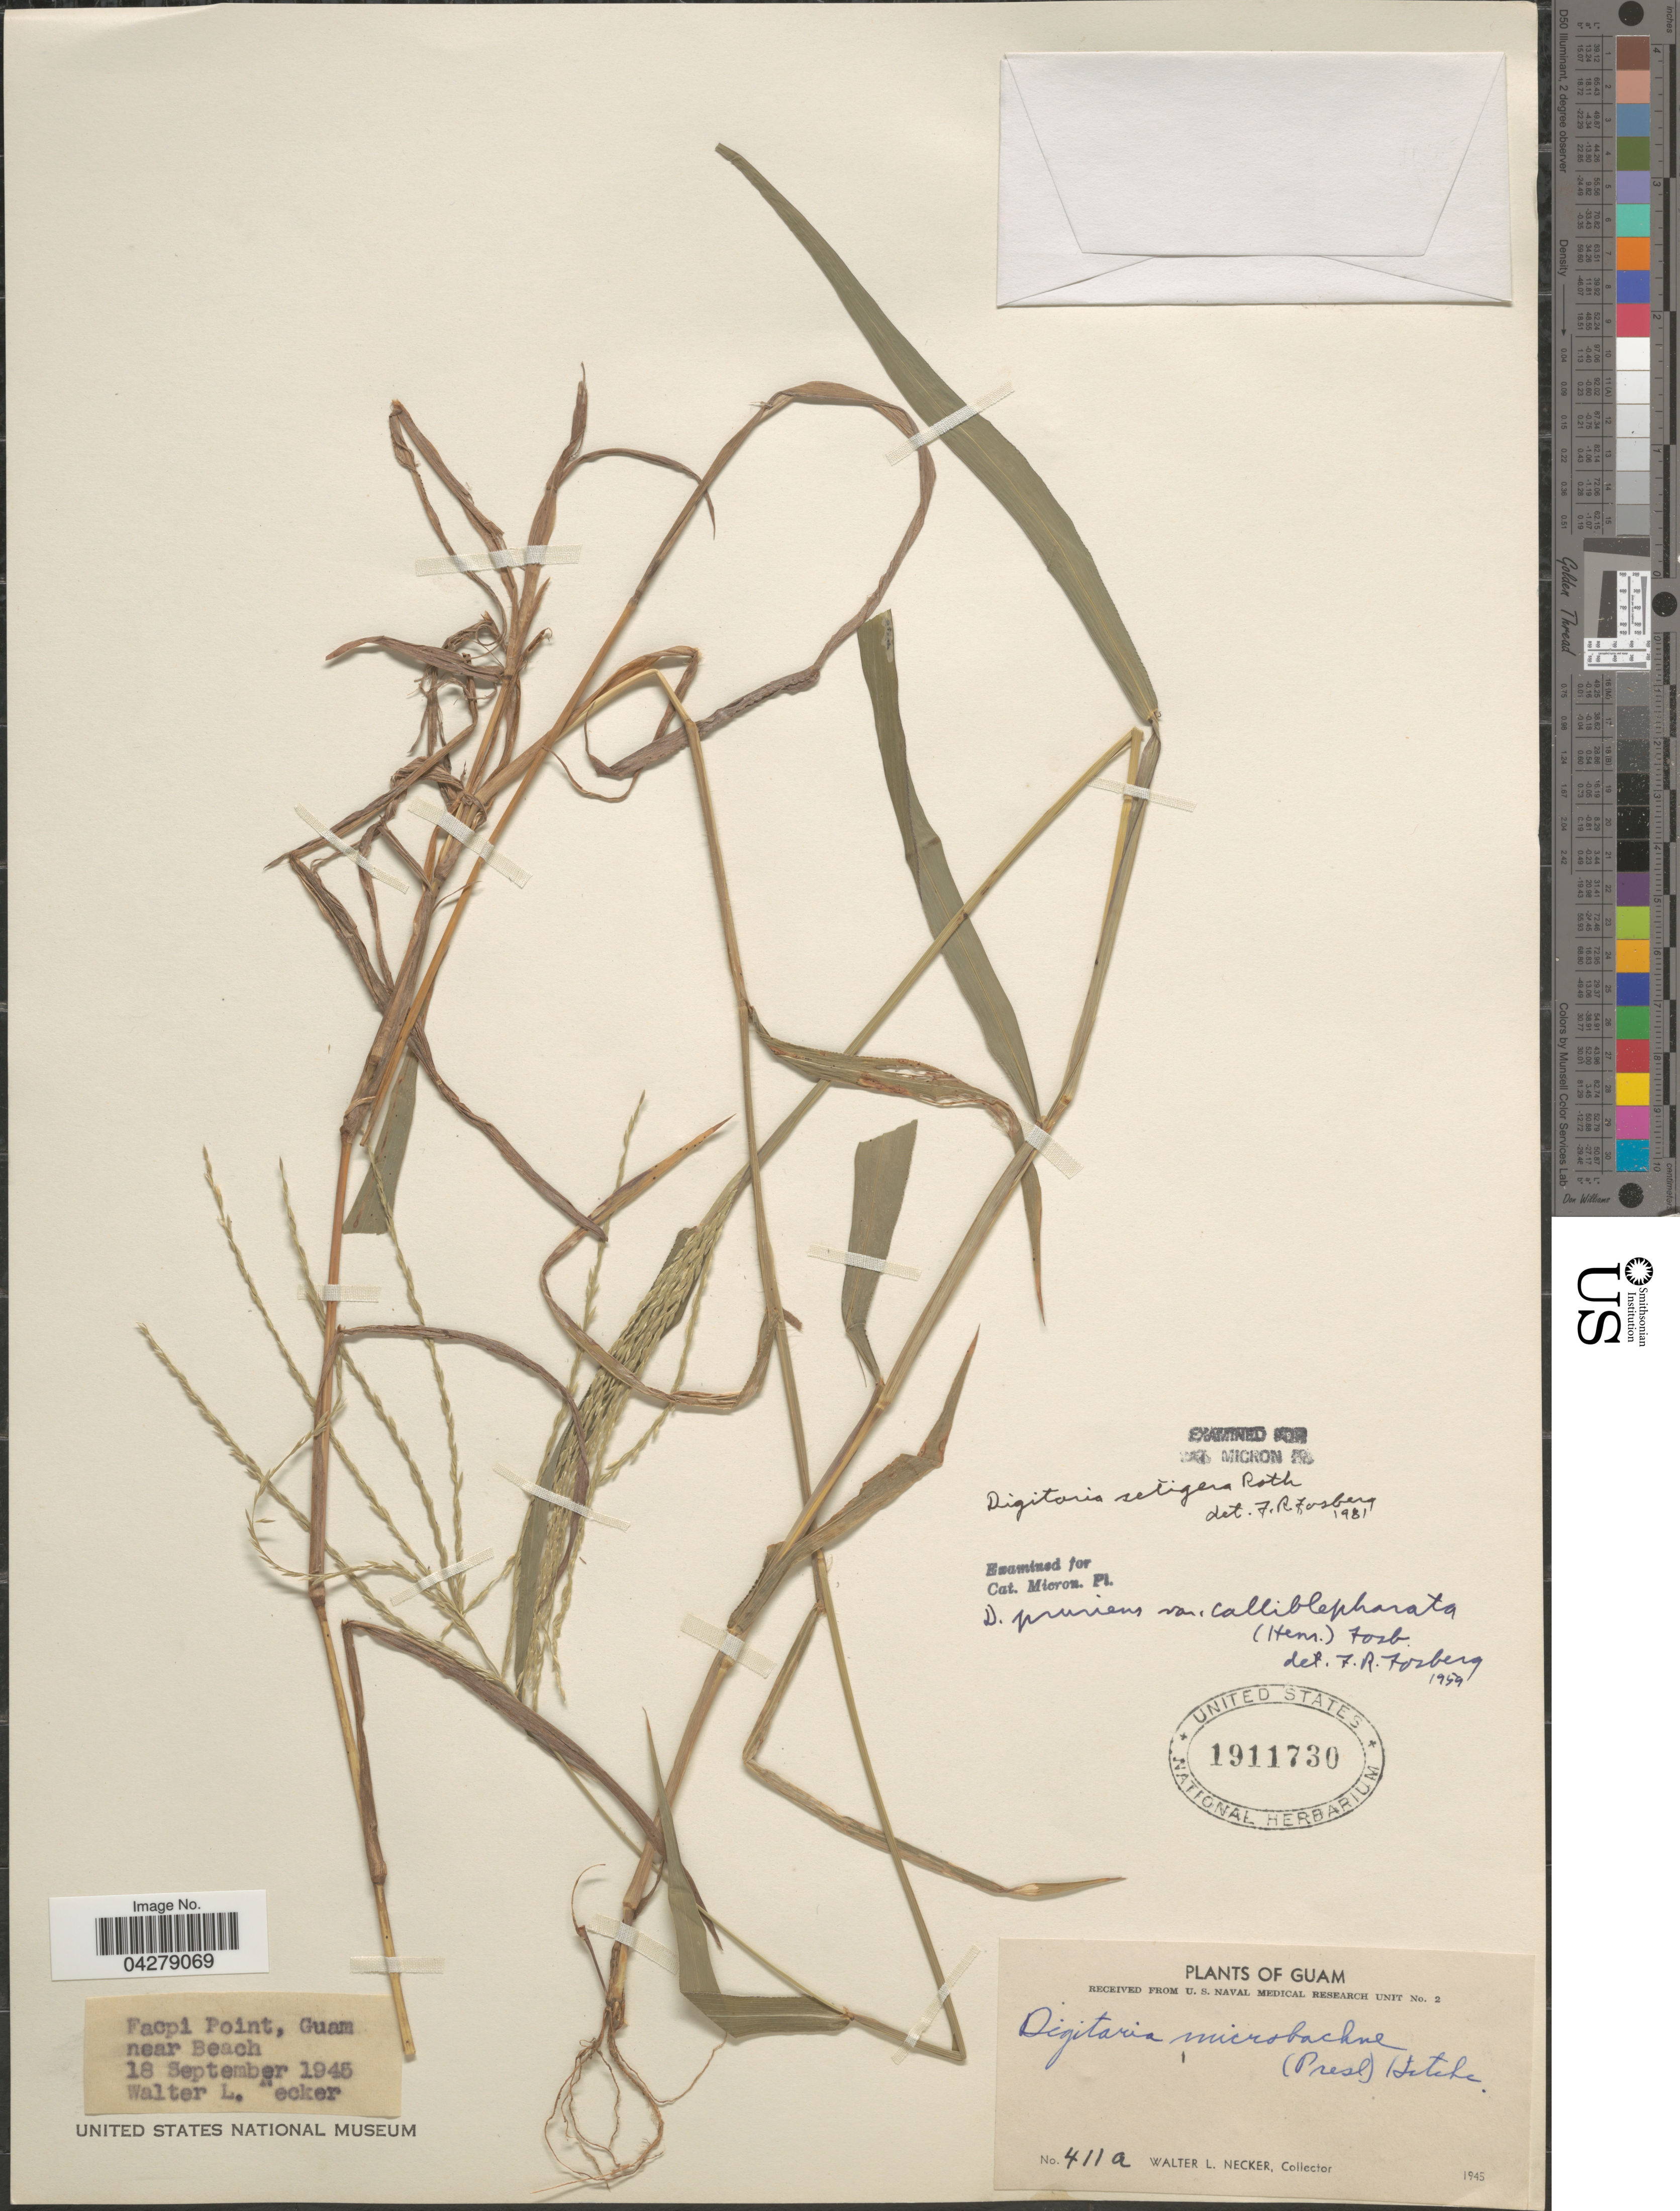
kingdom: Plantae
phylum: Tracheophyta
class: Liliopsida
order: Poales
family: Poaceae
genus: Digitaria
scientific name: Digitaria setigera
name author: Roth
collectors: W. L. Necker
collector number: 411a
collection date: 1945-09-18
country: Guam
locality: Faopi Point, near Beach.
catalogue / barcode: US 1911730